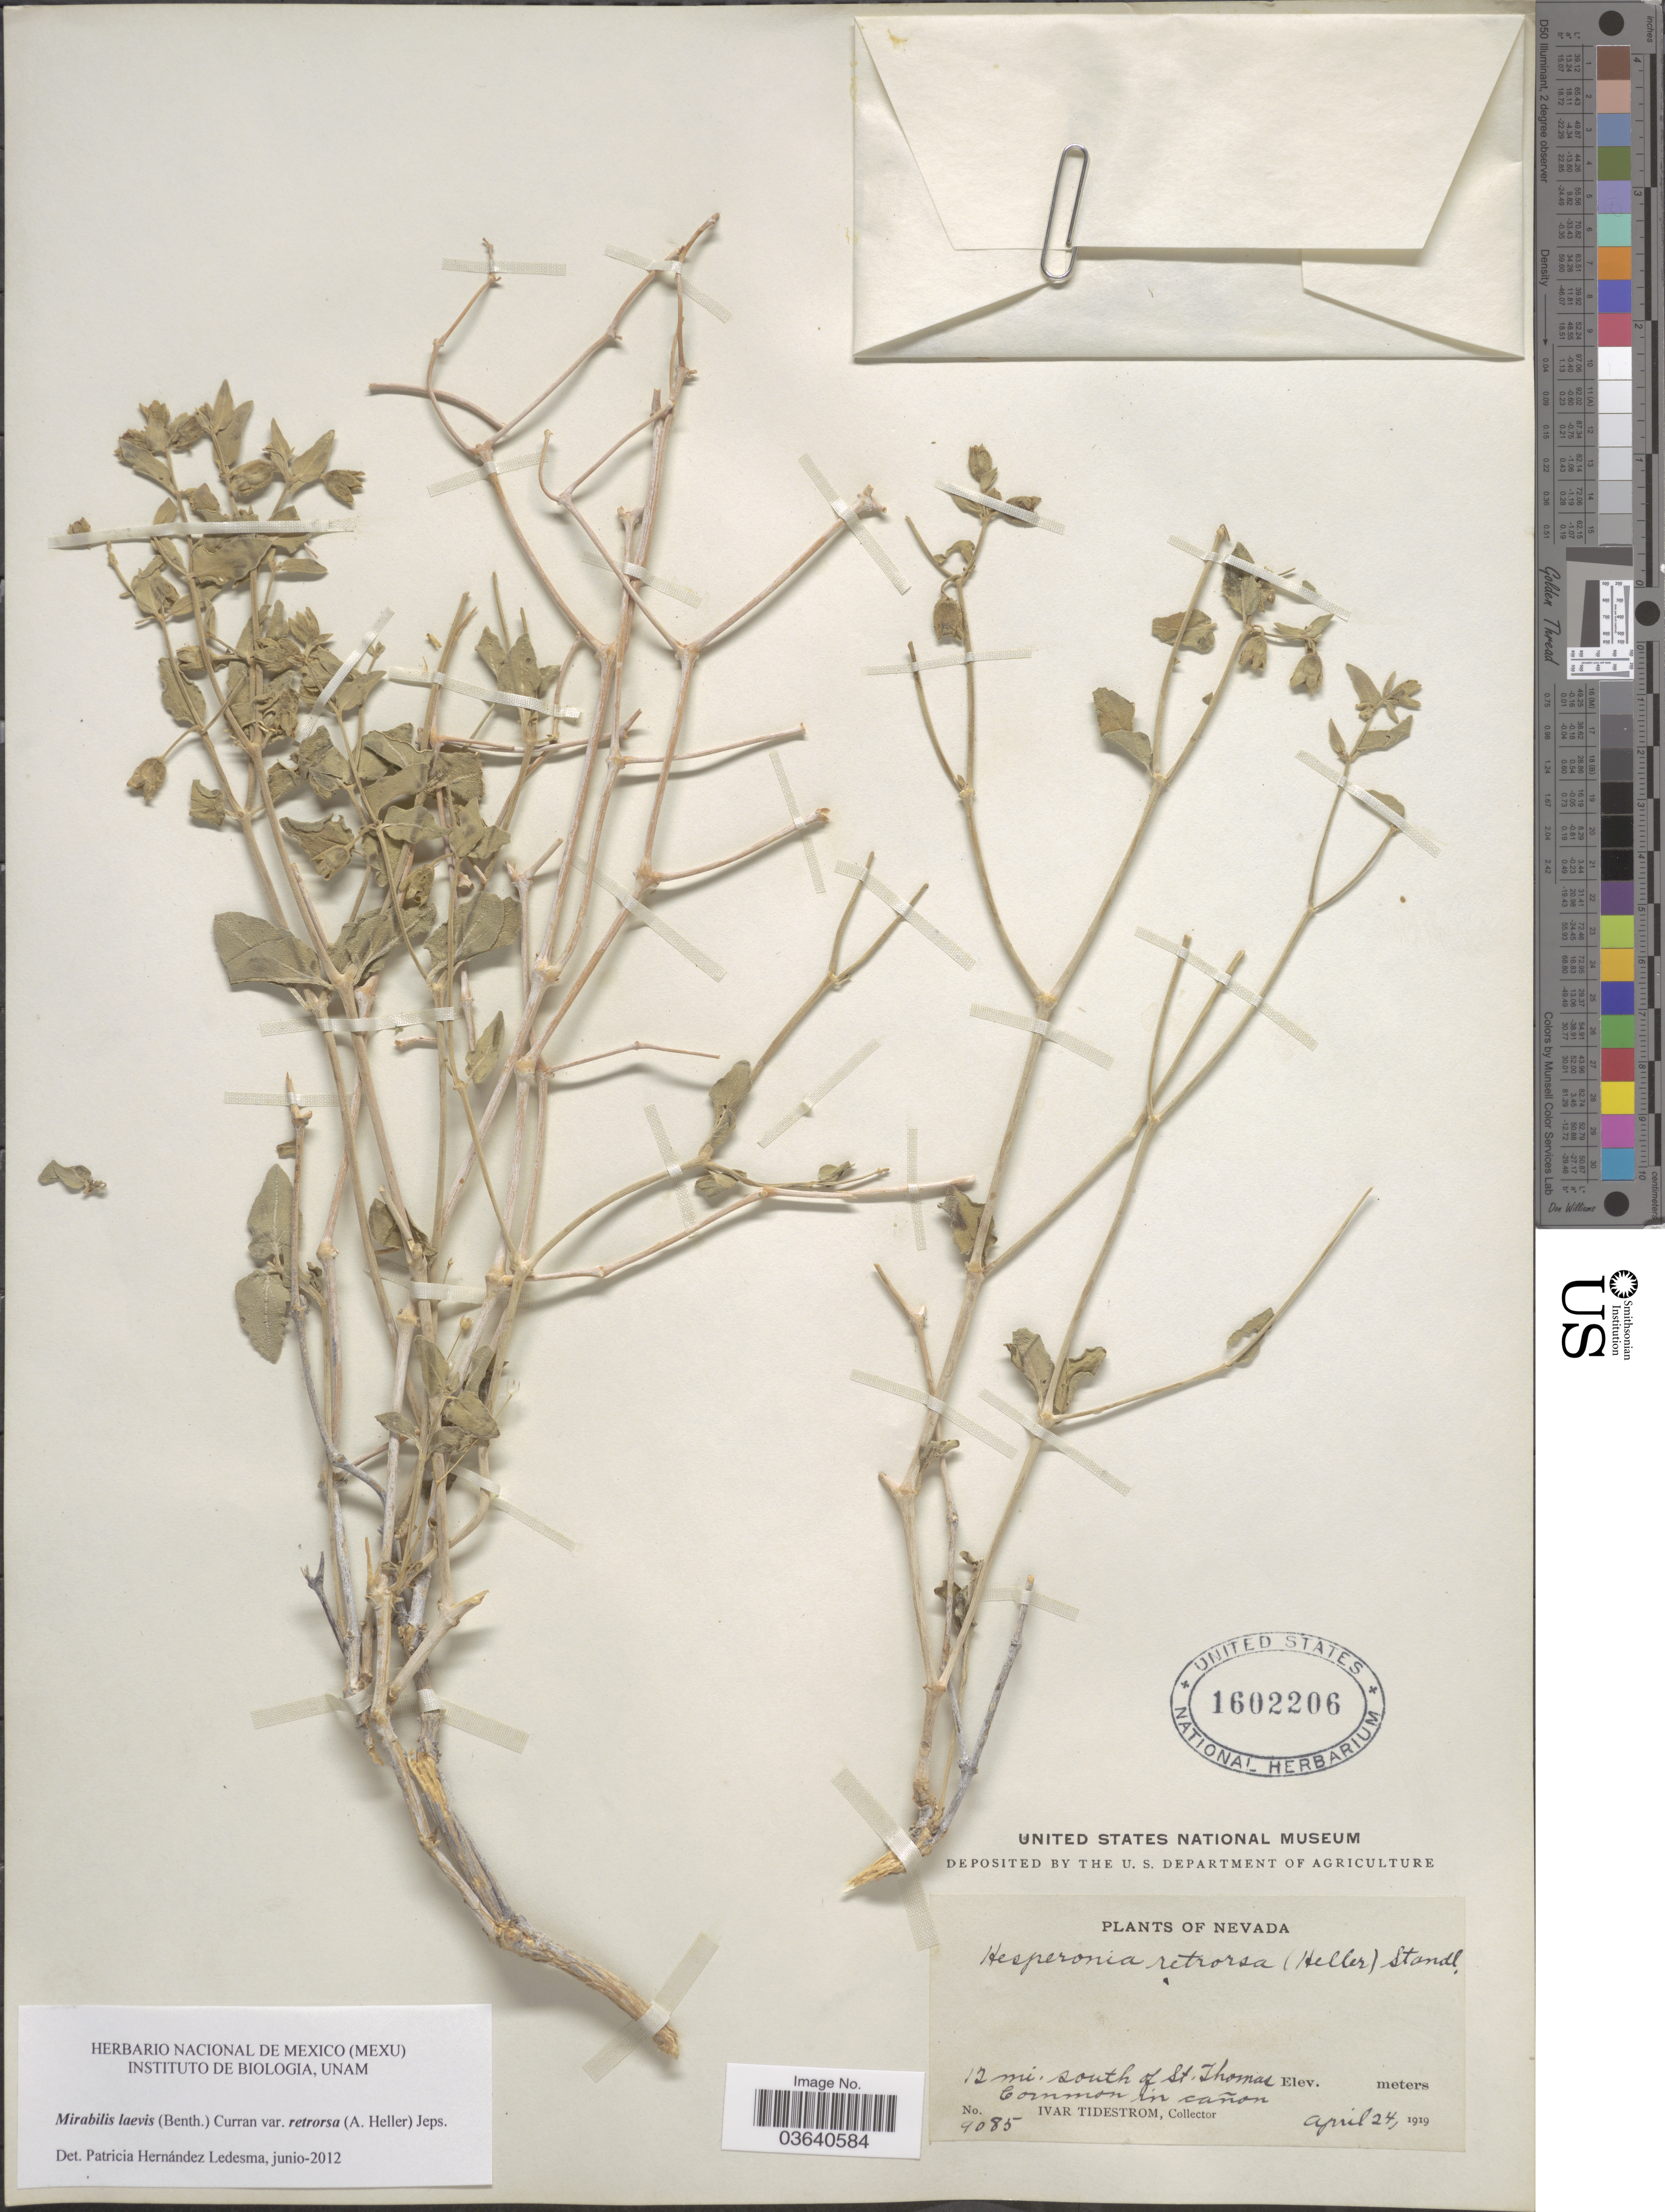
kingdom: Plantae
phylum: Tracheophyta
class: Magnoliopsida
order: Caryophyllales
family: Nyctaginaceae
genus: Mirabilis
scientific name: Mirabilis laevis var. retrorsa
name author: (A. Heller) Jeps.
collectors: I. F. Tidestrom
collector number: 9085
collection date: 1919-04-24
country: United States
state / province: Nevada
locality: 12 mi. south of St. Thomas.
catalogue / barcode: US 1602206